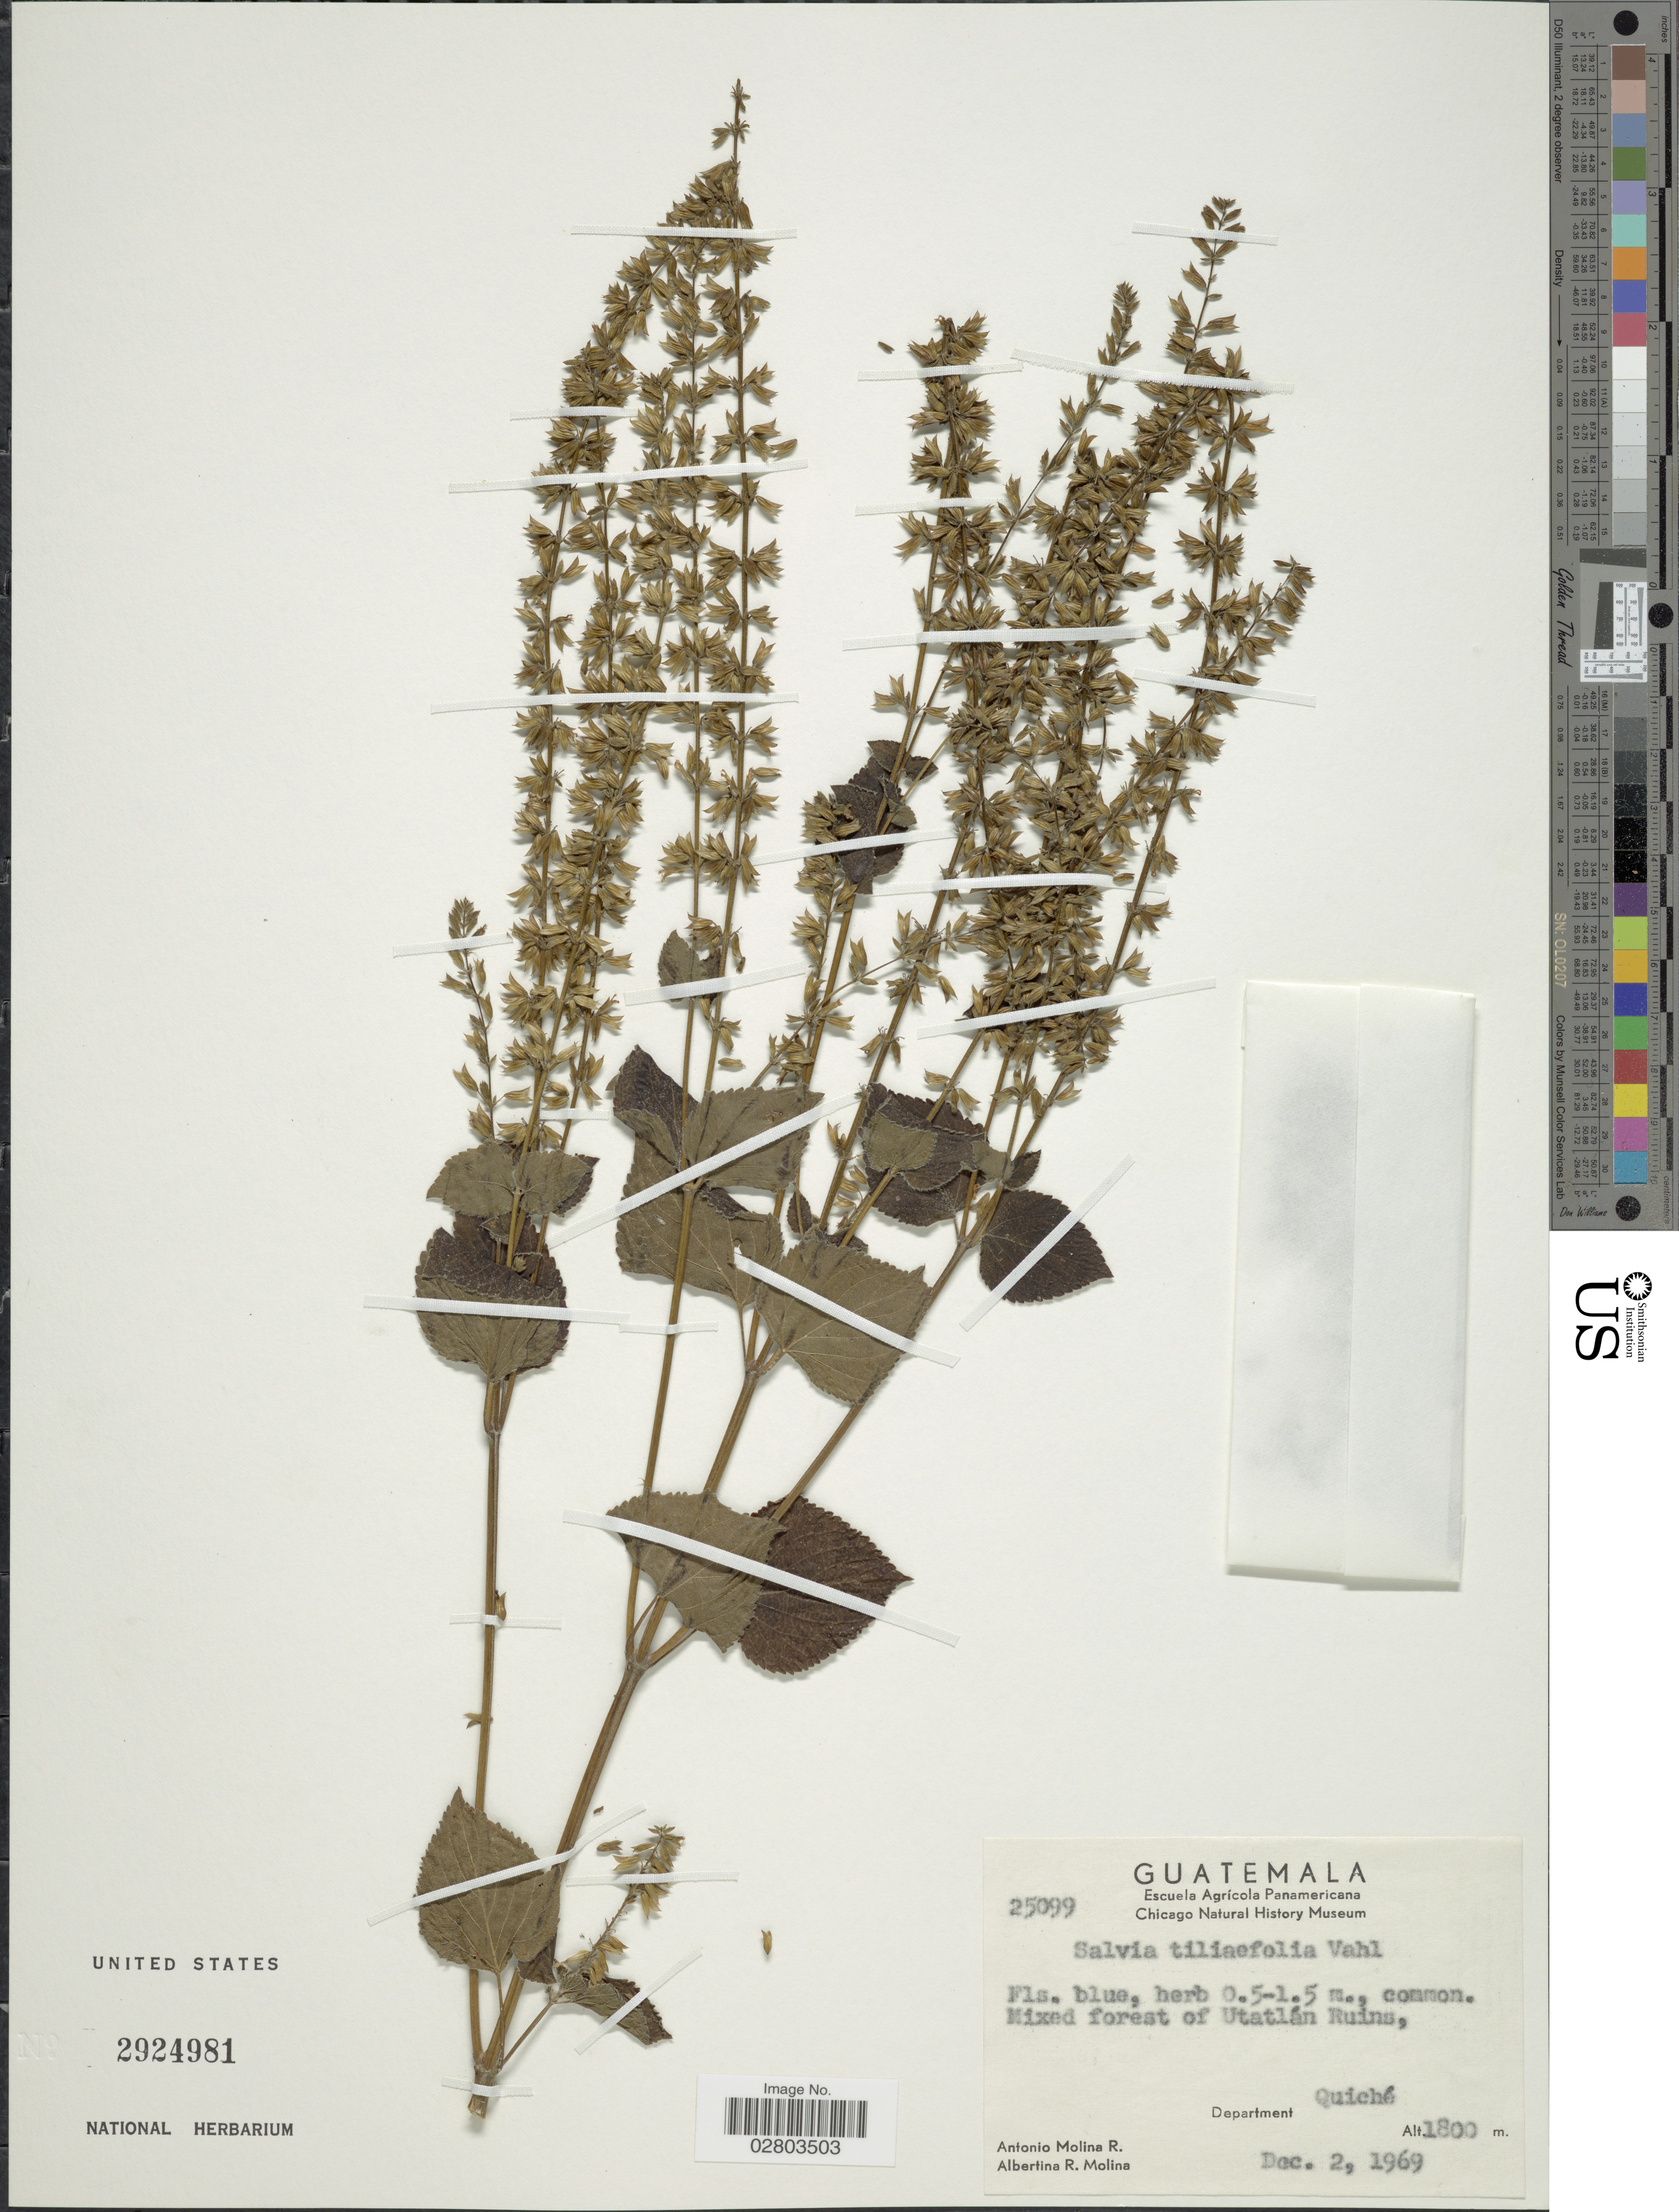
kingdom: Plantae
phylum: Tracheophyta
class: Magnoliopsida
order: Lamiales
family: Lamiaceae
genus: Salvia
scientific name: Salvia tiliifolia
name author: Vahl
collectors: A. Molina R. & A. R. Molina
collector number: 25099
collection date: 1969-12-02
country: Guatemala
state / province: El Quiché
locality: Mixed forest of Utatlán Ruins. Department Quiché.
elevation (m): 1800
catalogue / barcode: US 2924981